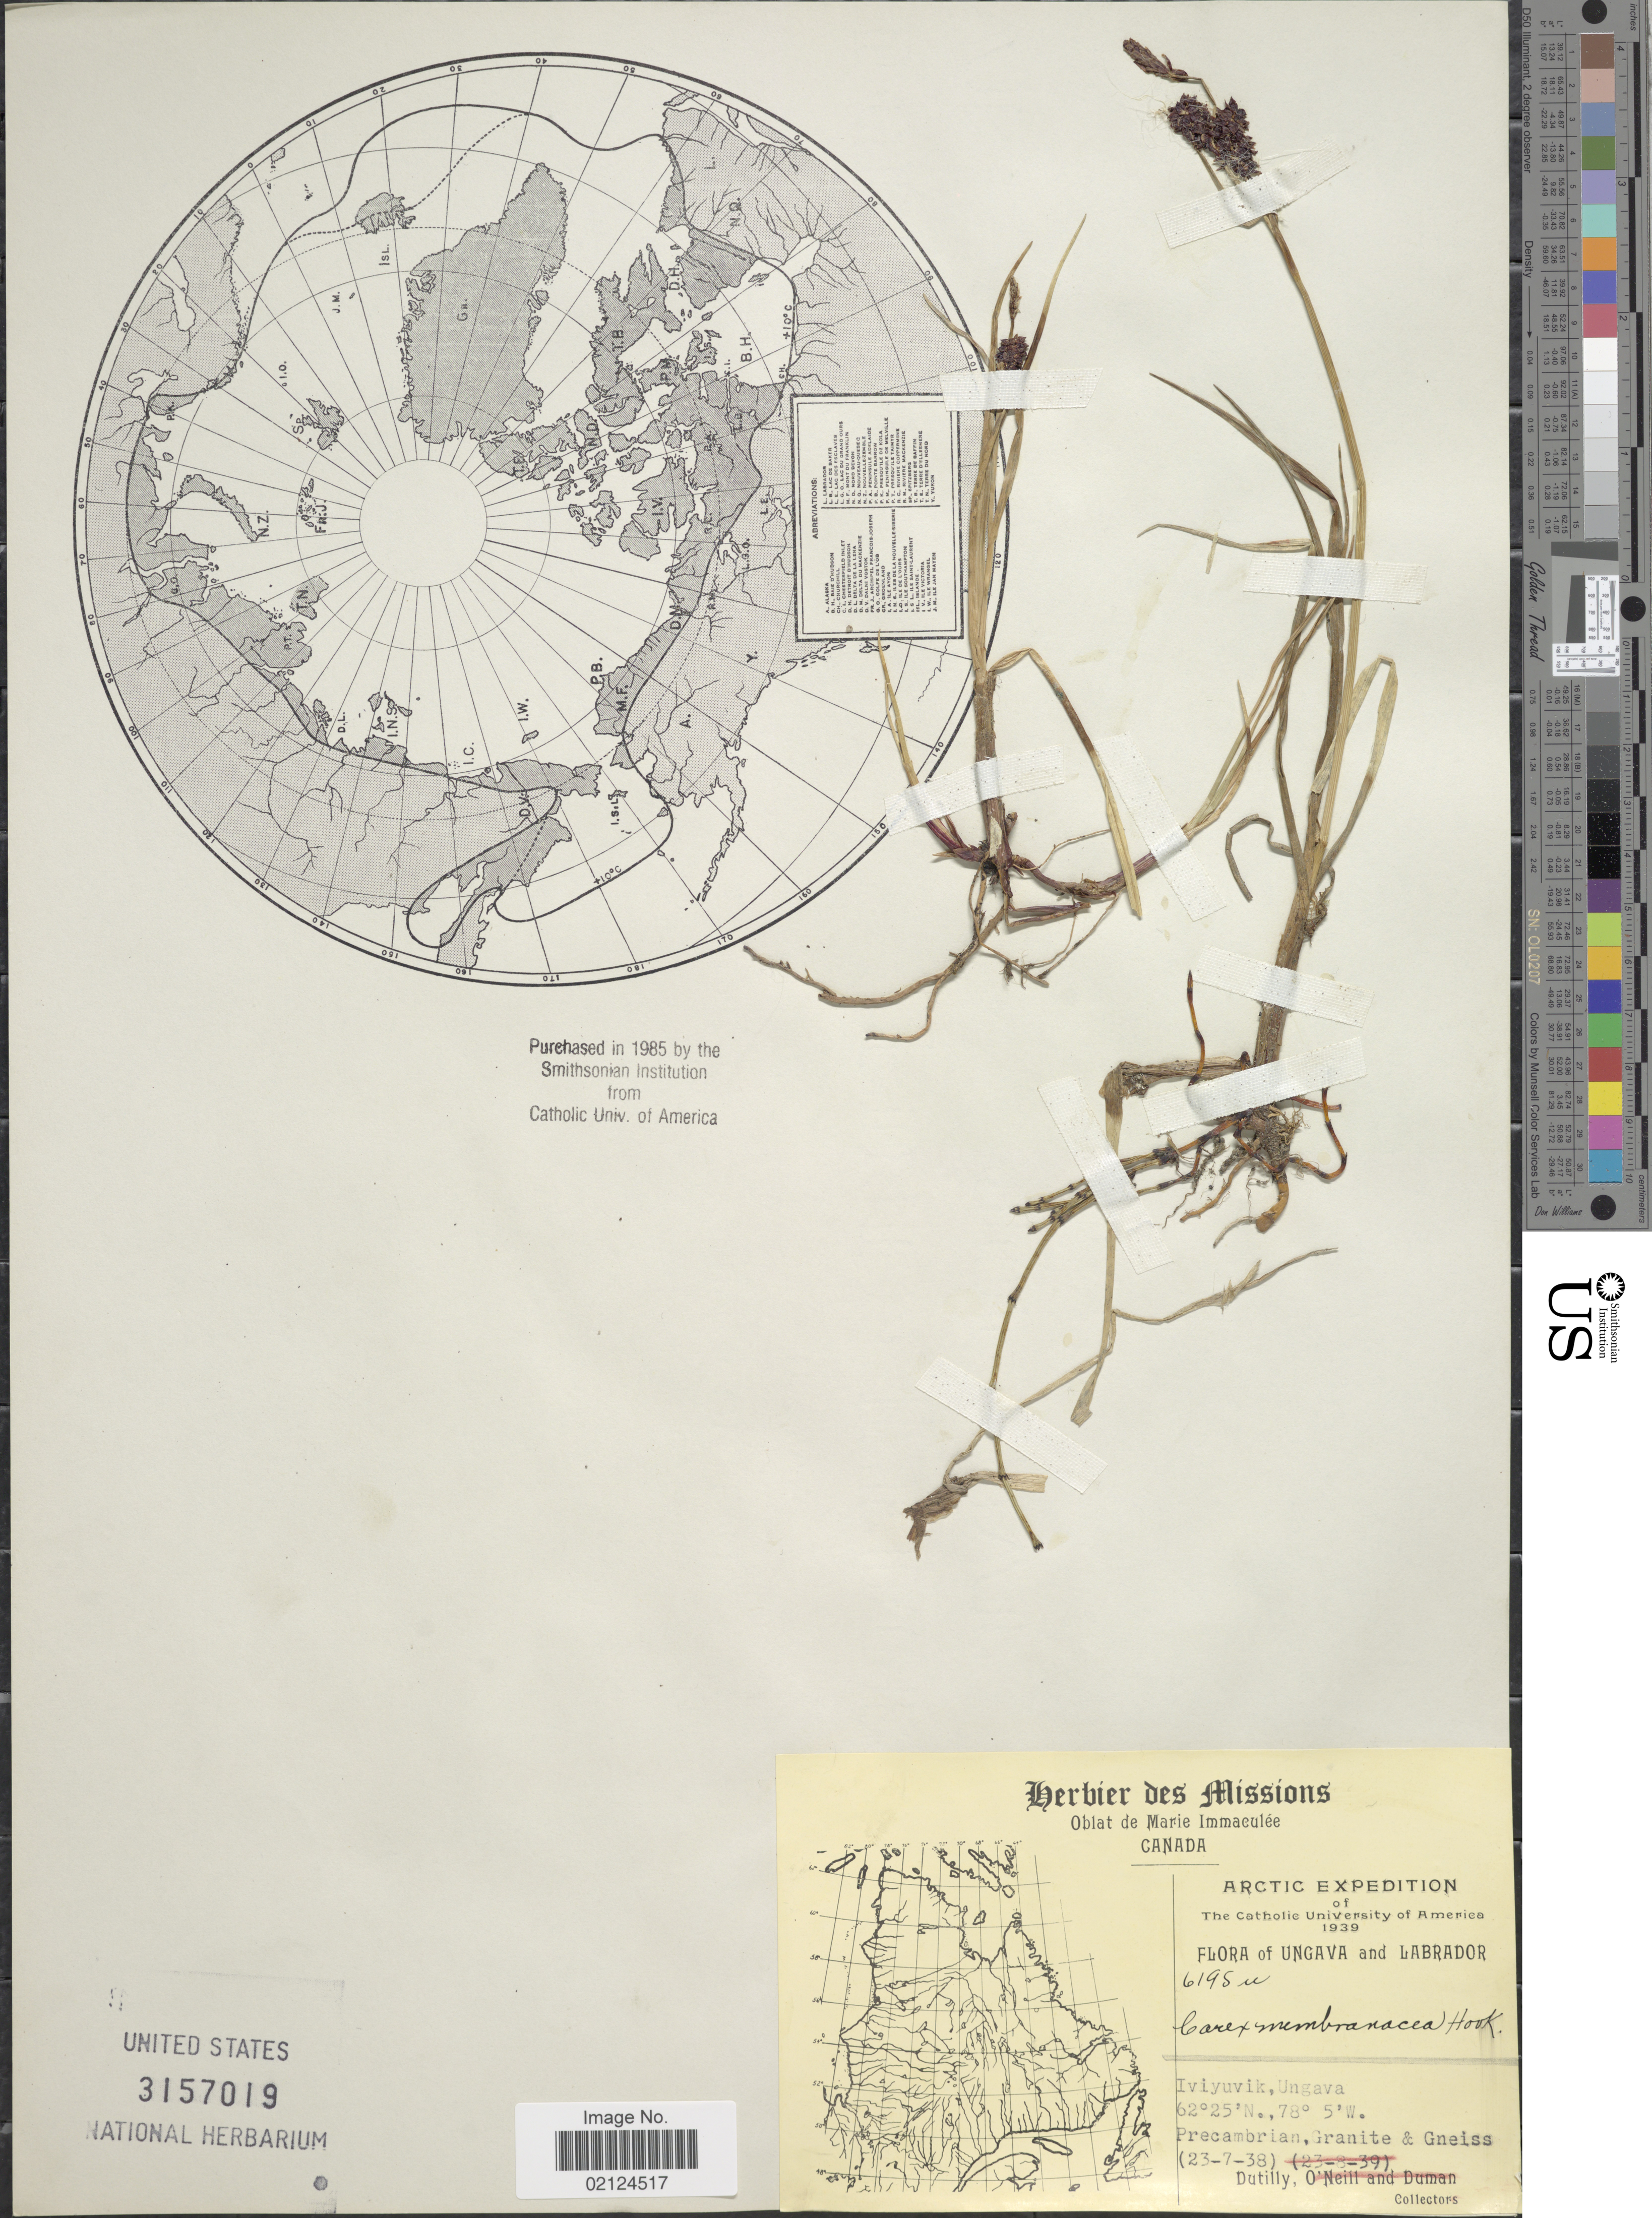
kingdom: Plantae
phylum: Tracheophyta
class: Liliopsida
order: Poales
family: Cyperaceae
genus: Carex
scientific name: Carex membranacea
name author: Hook.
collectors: -. Dutilly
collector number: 6195u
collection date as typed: Transcribed d/m/y: 23/7/38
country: Canada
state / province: Quebec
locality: Ungava and Labrador [unsure placement] Iviyuvik, Ungava. Arctic.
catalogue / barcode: US 3157019